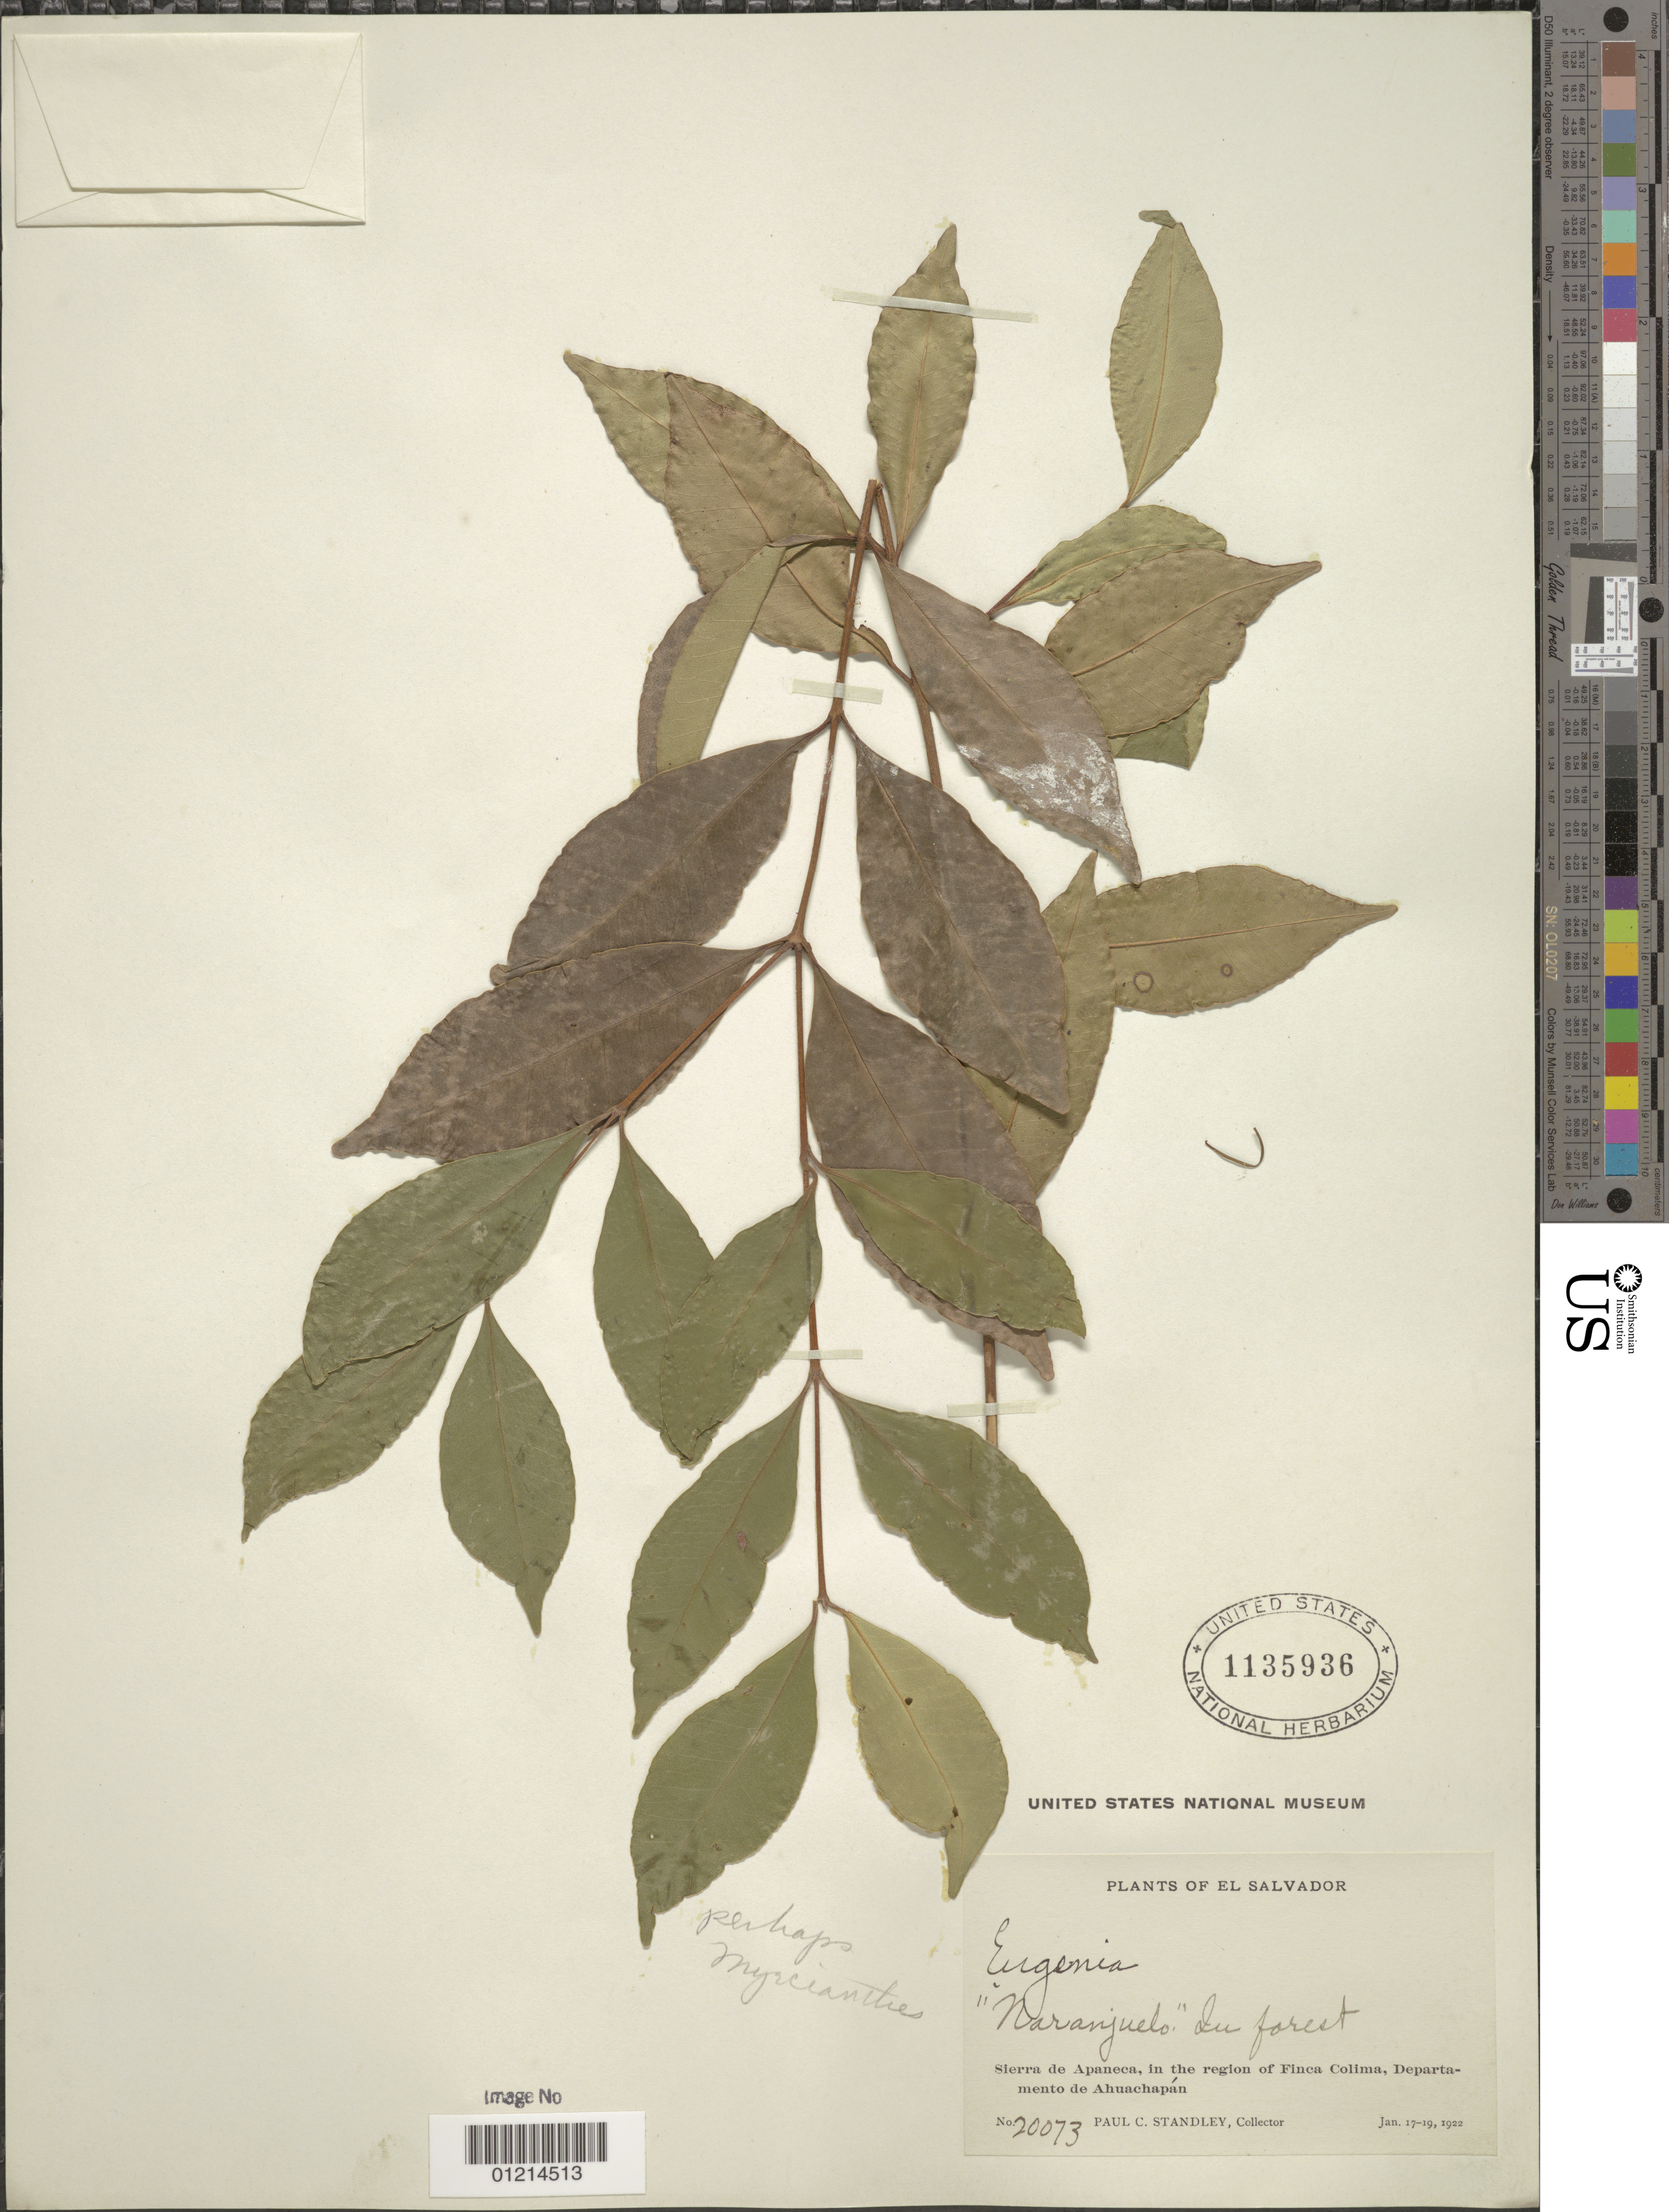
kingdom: Plantae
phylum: Tracheophyta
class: Magnoliopsida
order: Myrtales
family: Myrtaceae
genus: Eugenia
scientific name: Eugenia sp.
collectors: P. C. Standley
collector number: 20073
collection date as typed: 17 Jan 1922 to 19 Jan 1922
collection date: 1922-01-17/1922-01-19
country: El Salvador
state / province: Ahuachapán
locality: Sierra de Apaneca, region of Finca Colima.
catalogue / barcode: US 1135936